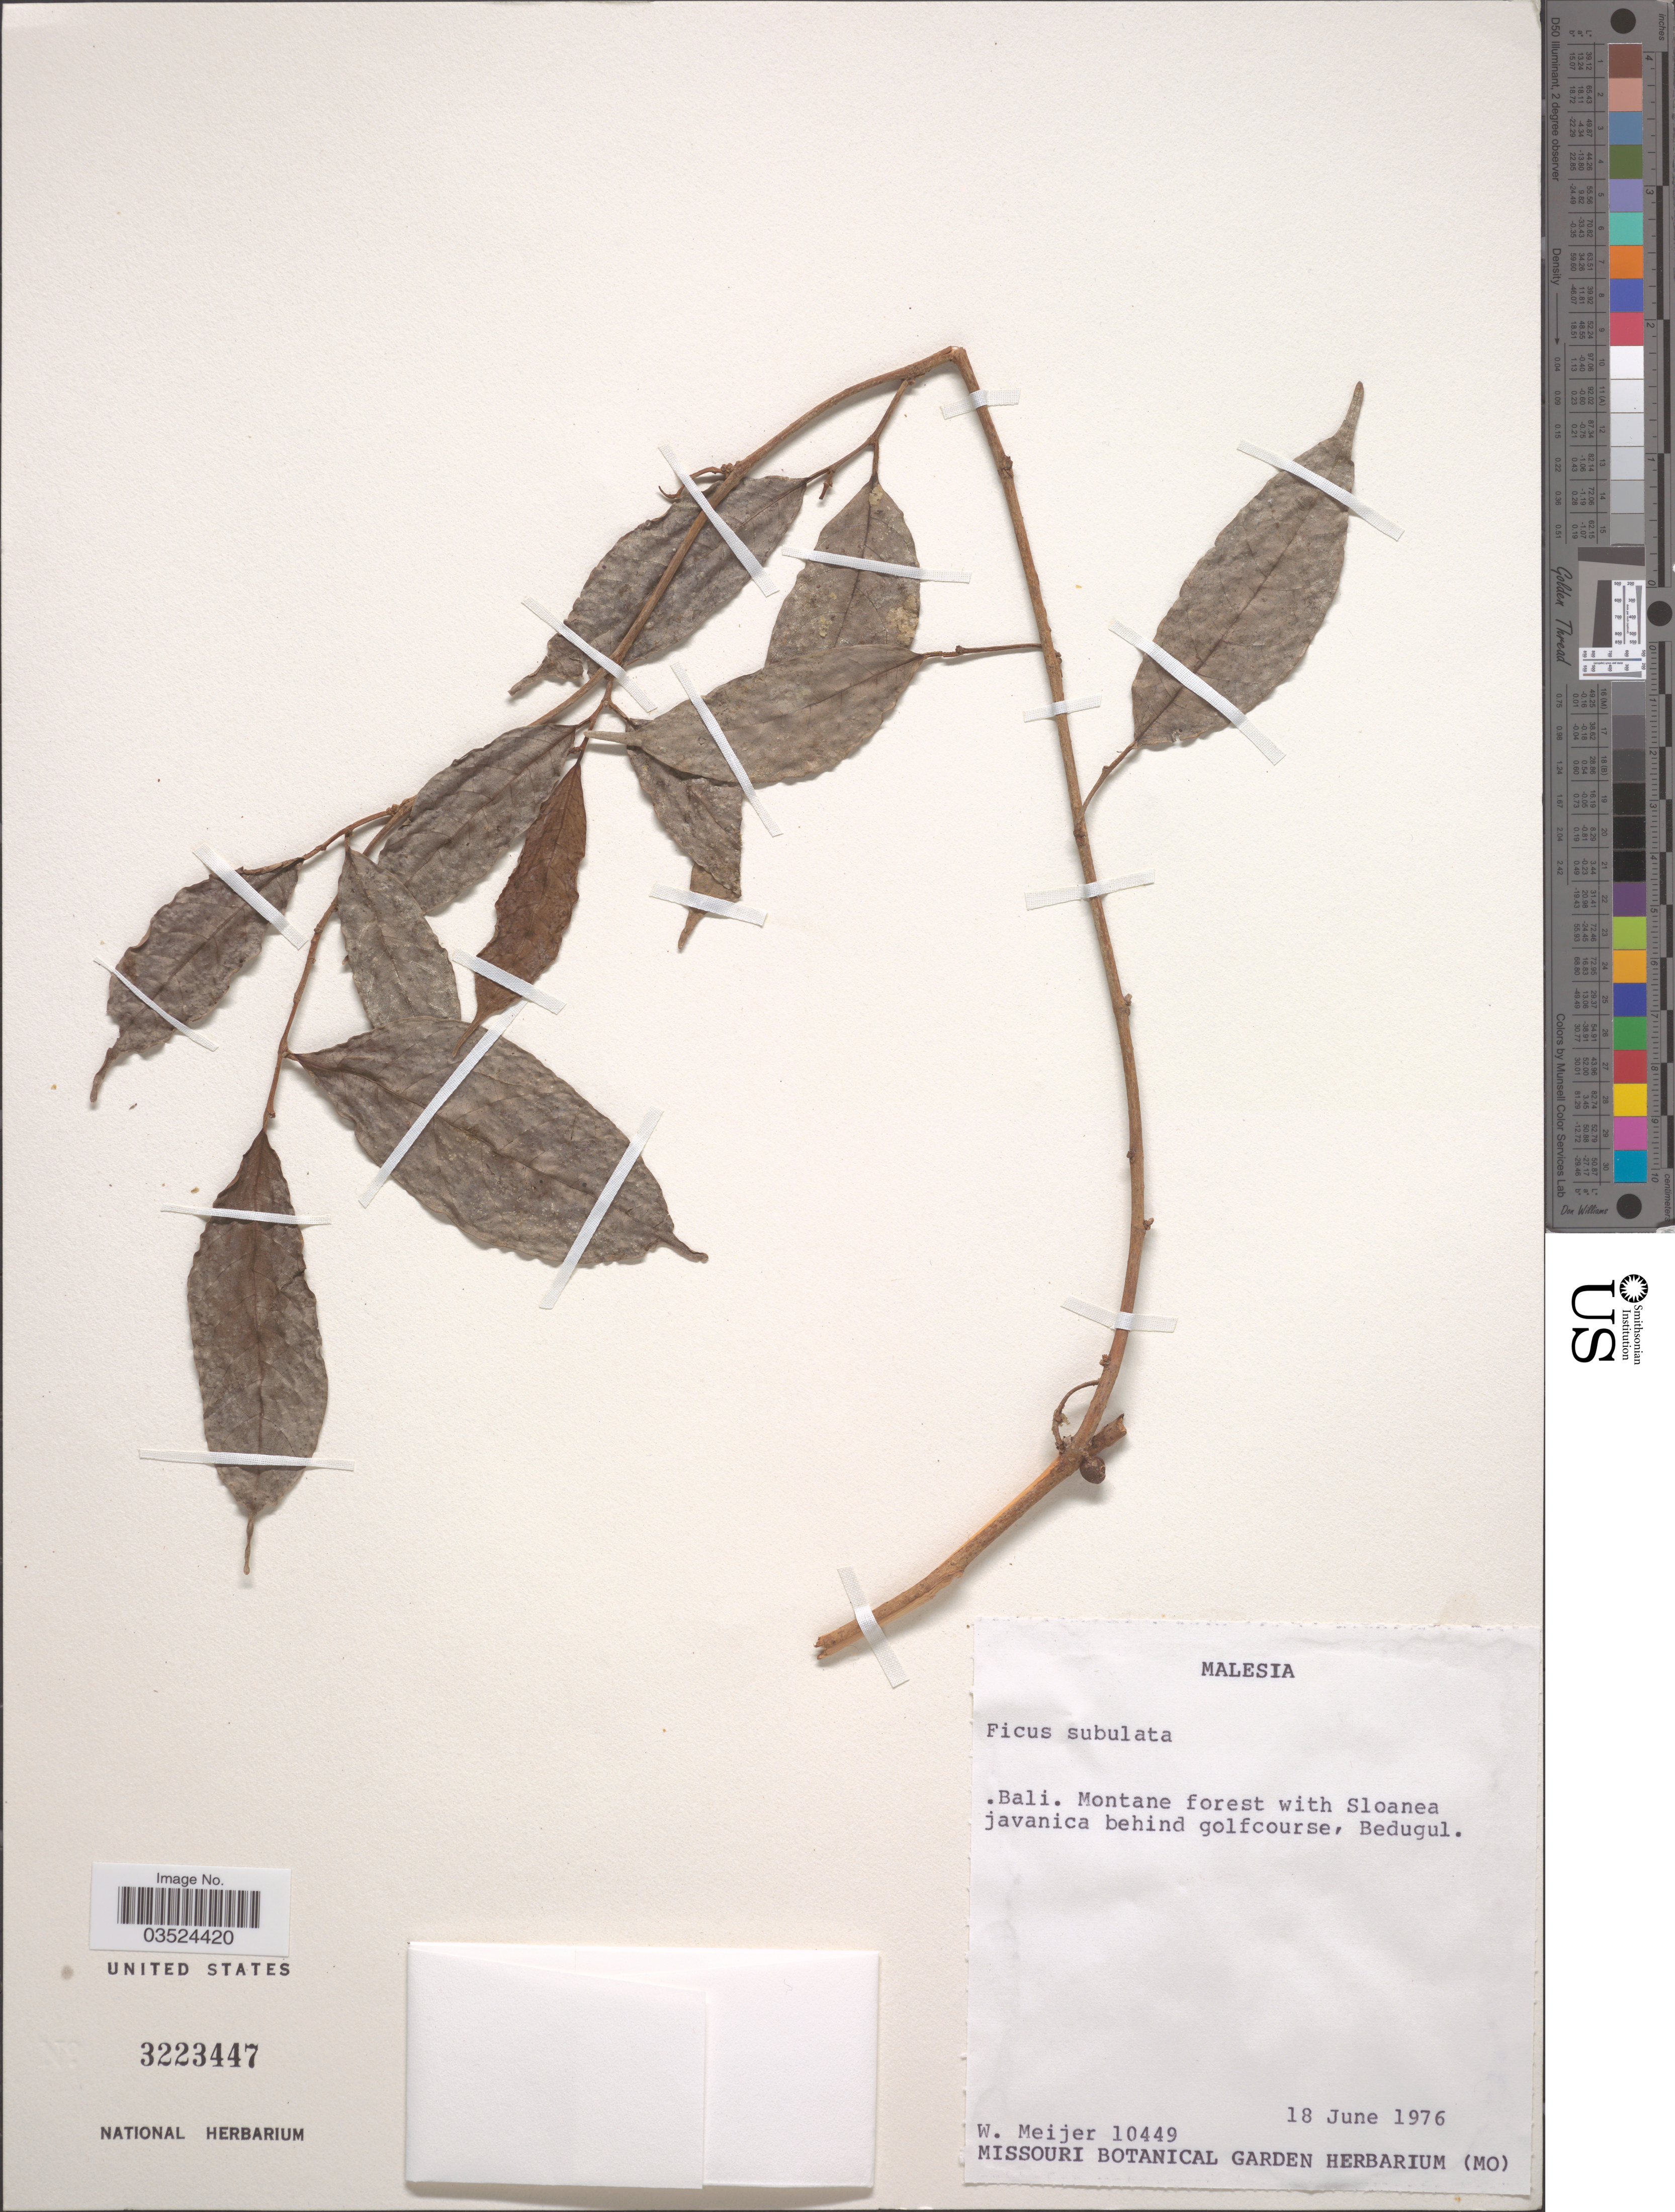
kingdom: Plantae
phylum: Tracheophyta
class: Magnoliopsida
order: Rosales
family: Moraceae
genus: Ficus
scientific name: Ficus subulata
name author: Blume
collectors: W. Meijer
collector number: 10449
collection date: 1976-06-18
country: Indonesia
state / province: Nusa Tenggara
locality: Malesia. Bali. Montane forest with Sloanea javanica behind golfcourse, Bedugul.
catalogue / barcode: US 3223447